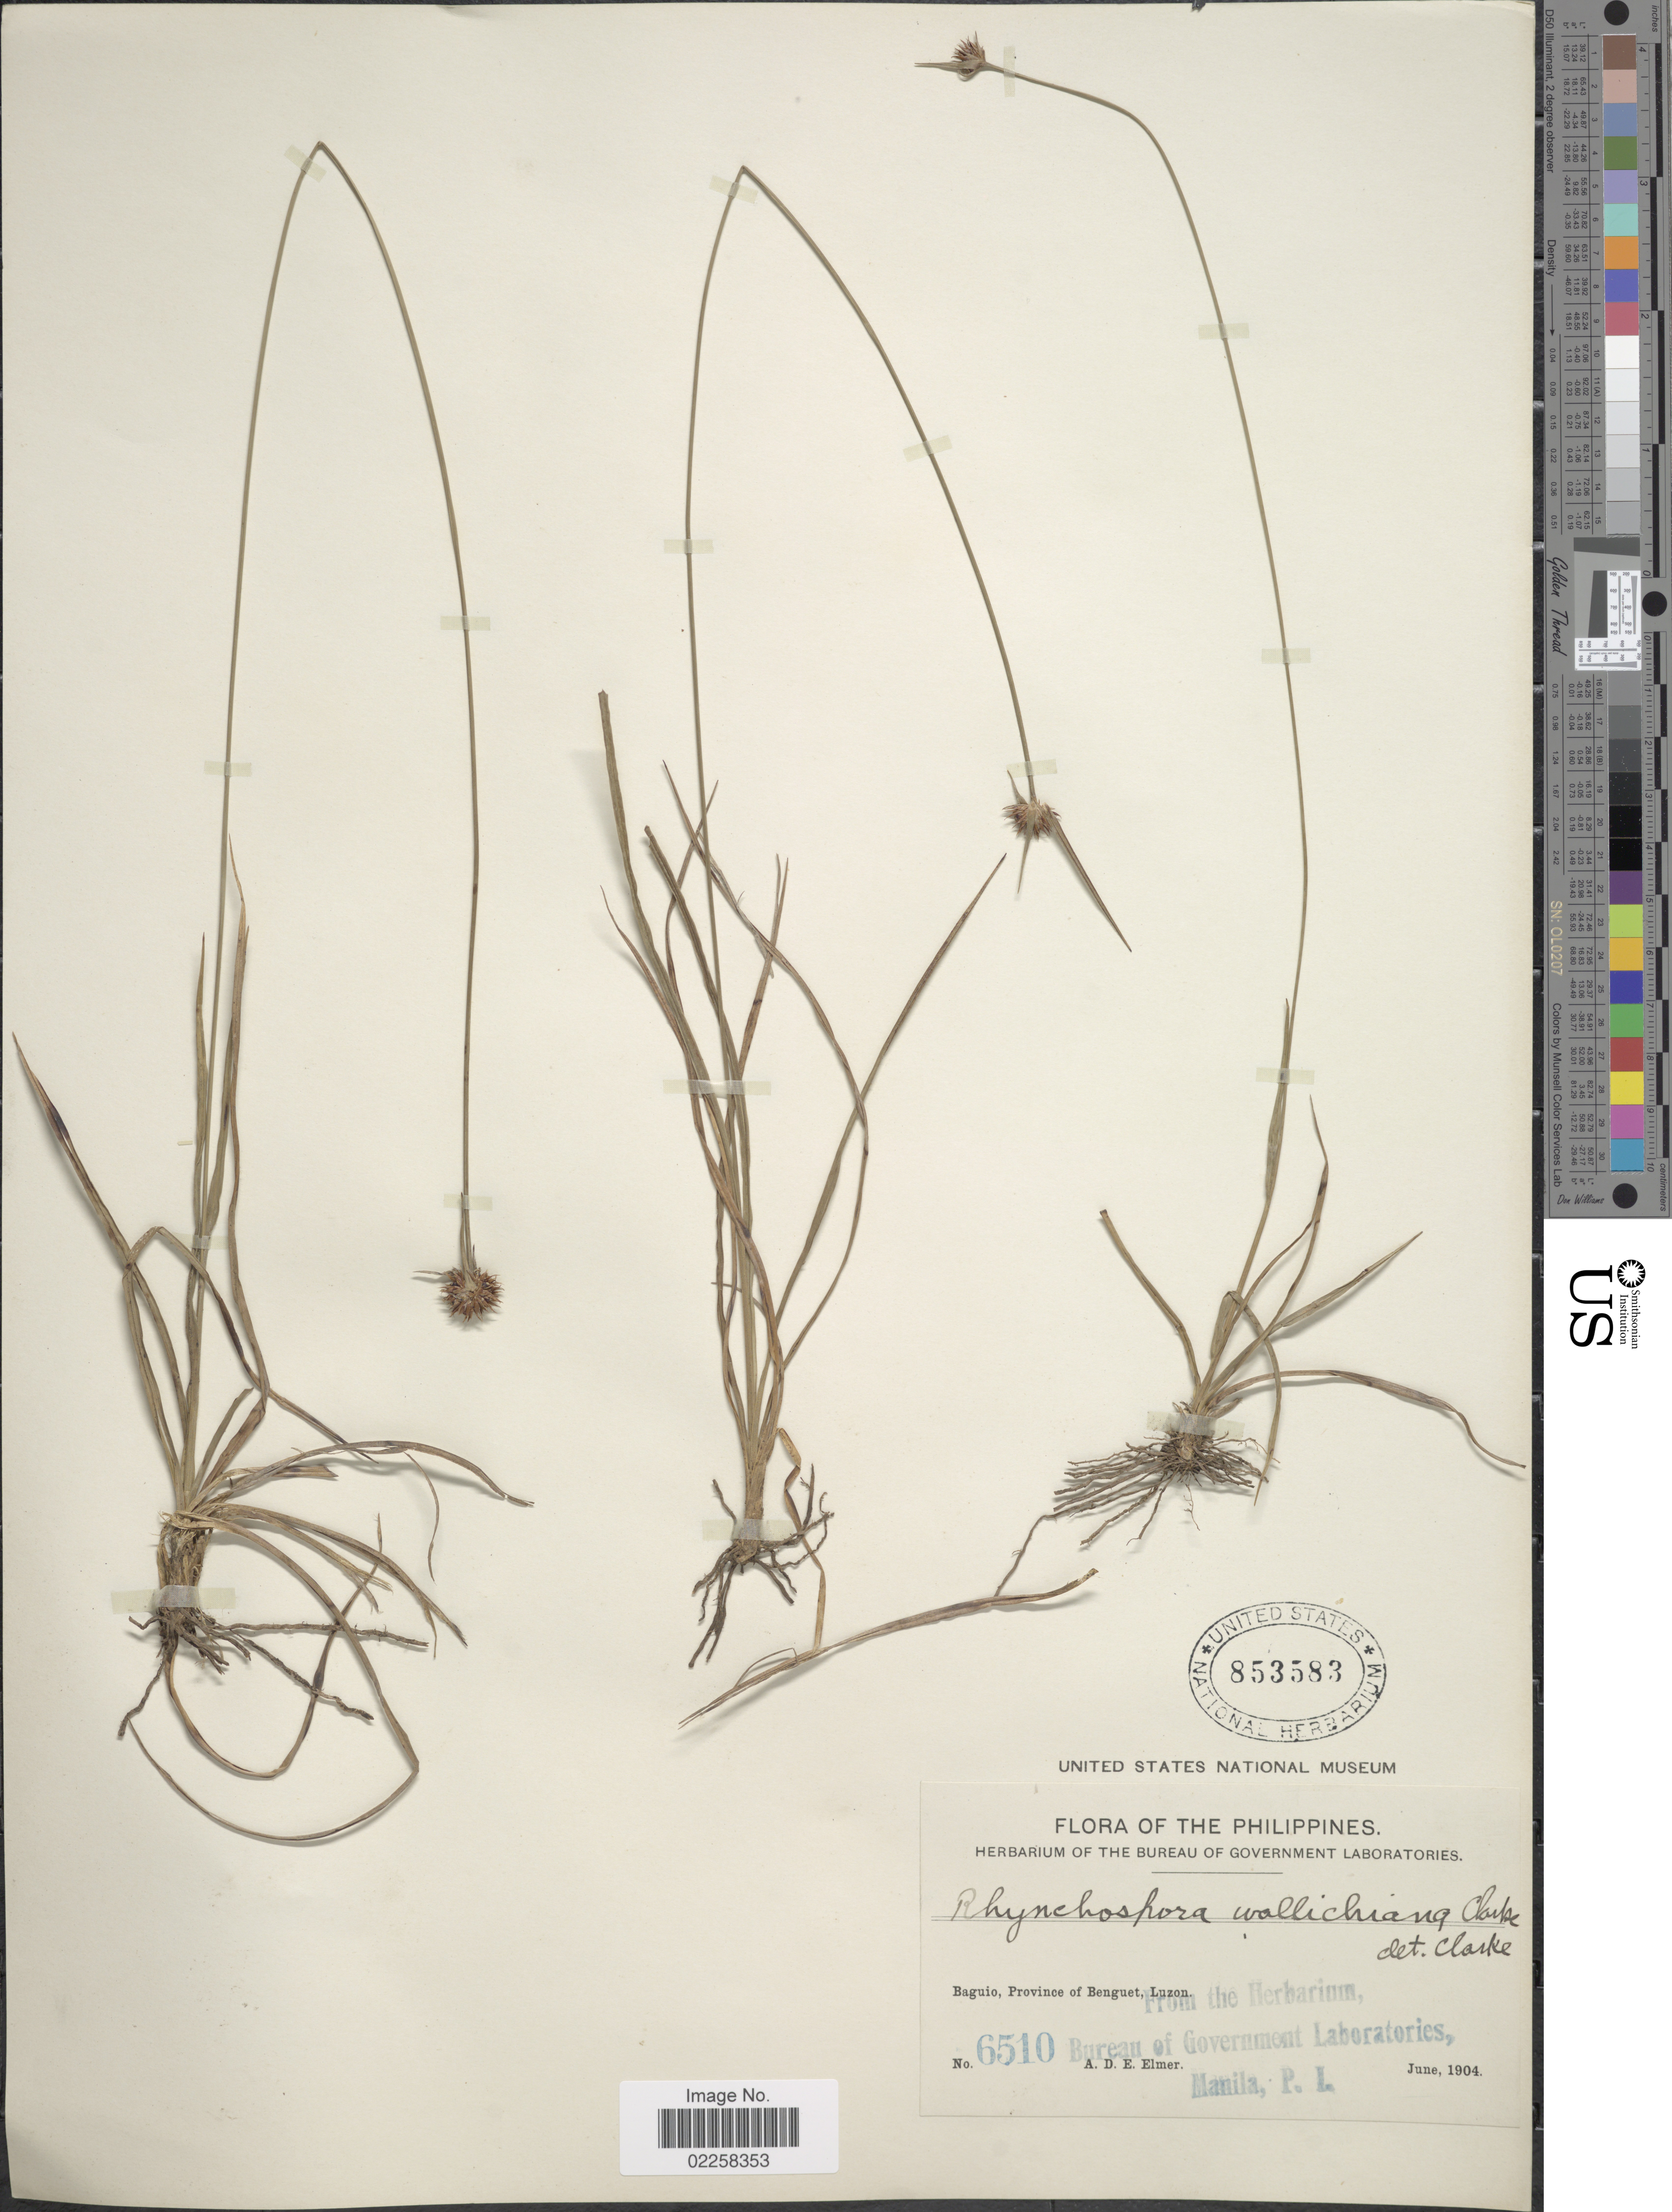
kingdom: Plantae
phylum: Tracheophyta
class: Liliopsida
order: Poales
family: Cyperaceae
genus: Rhynchospora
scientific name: Rhynchospora rubra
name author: (Lour.) Makino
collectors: A. D. E. Elmer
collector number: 6510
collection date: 1904-06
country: Philippines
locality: Baguio, Province of Benguet, Luzon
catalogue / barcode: US 853583